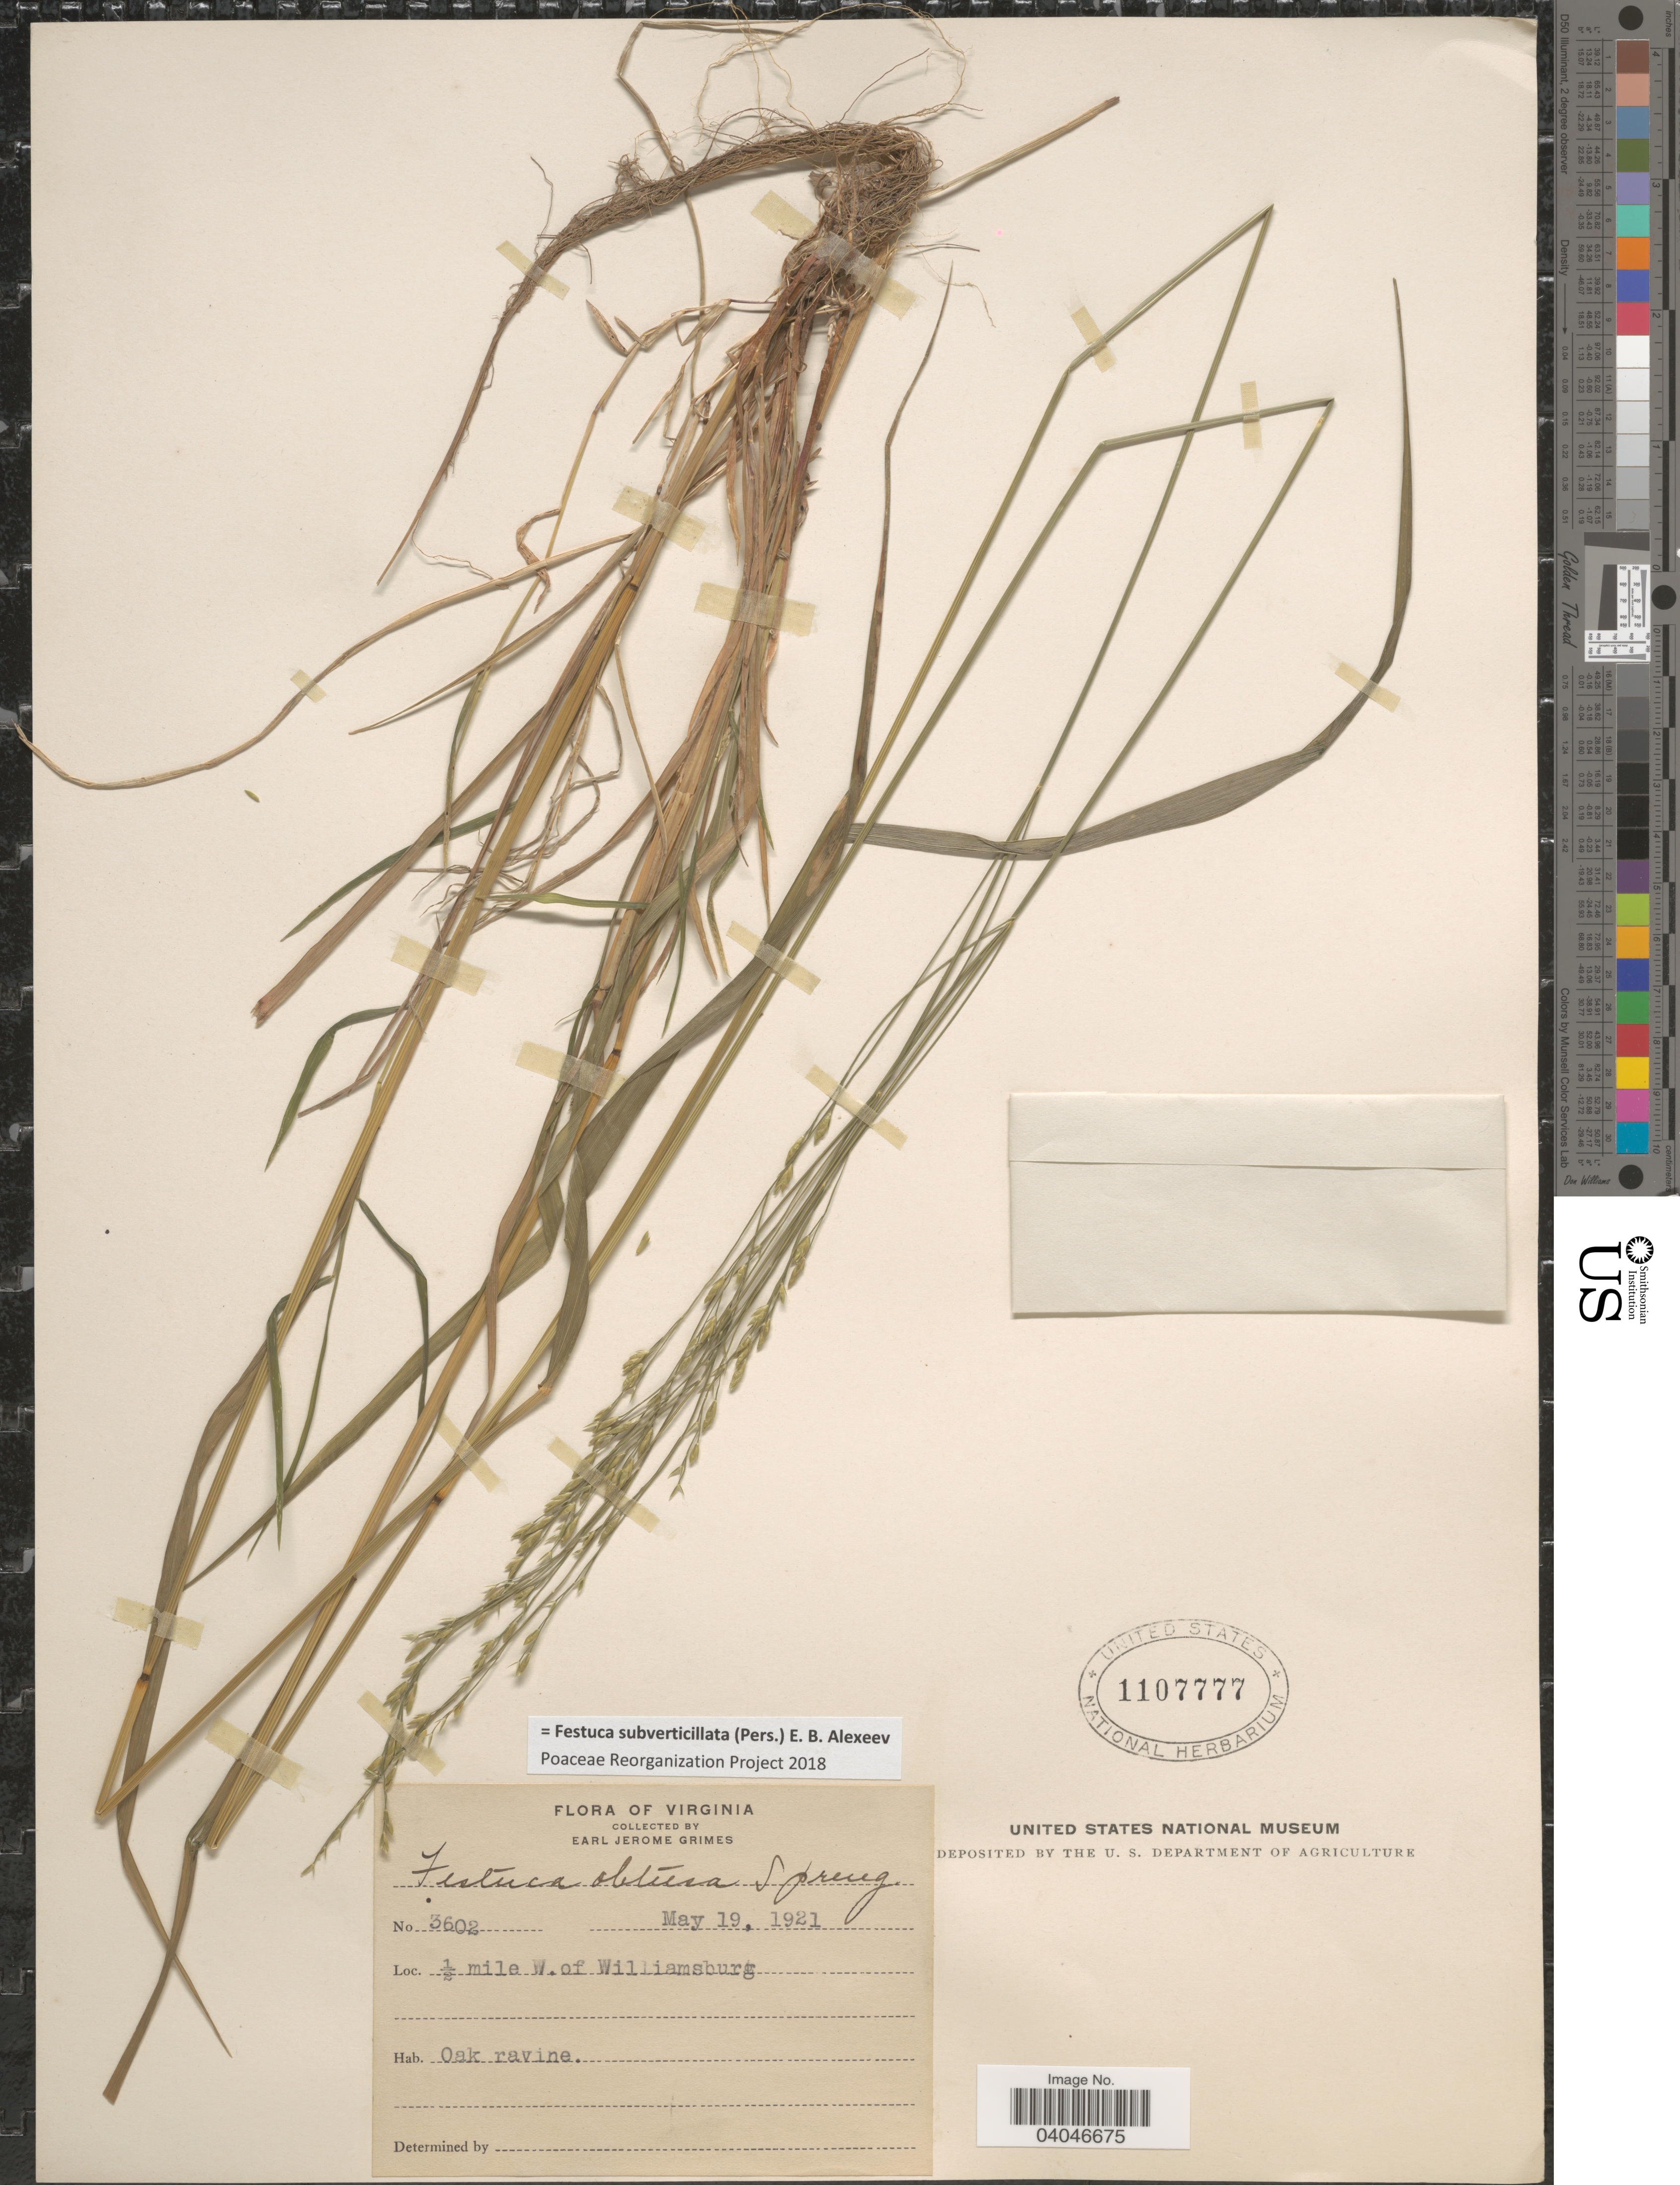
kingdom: Plantae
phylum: Tracheophyta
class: Liliopsida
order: Poales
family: Poaceae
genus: Festuca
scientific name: Festuca subverticillata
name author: (Pers.) E.B. Alexeev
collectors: E. J. Grimes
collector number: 3602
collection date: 1921-05-19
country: United States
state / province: Virginia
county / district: City of Williamsburg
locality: ½ mile W. of Williamsburg.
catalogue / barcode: US 1107777